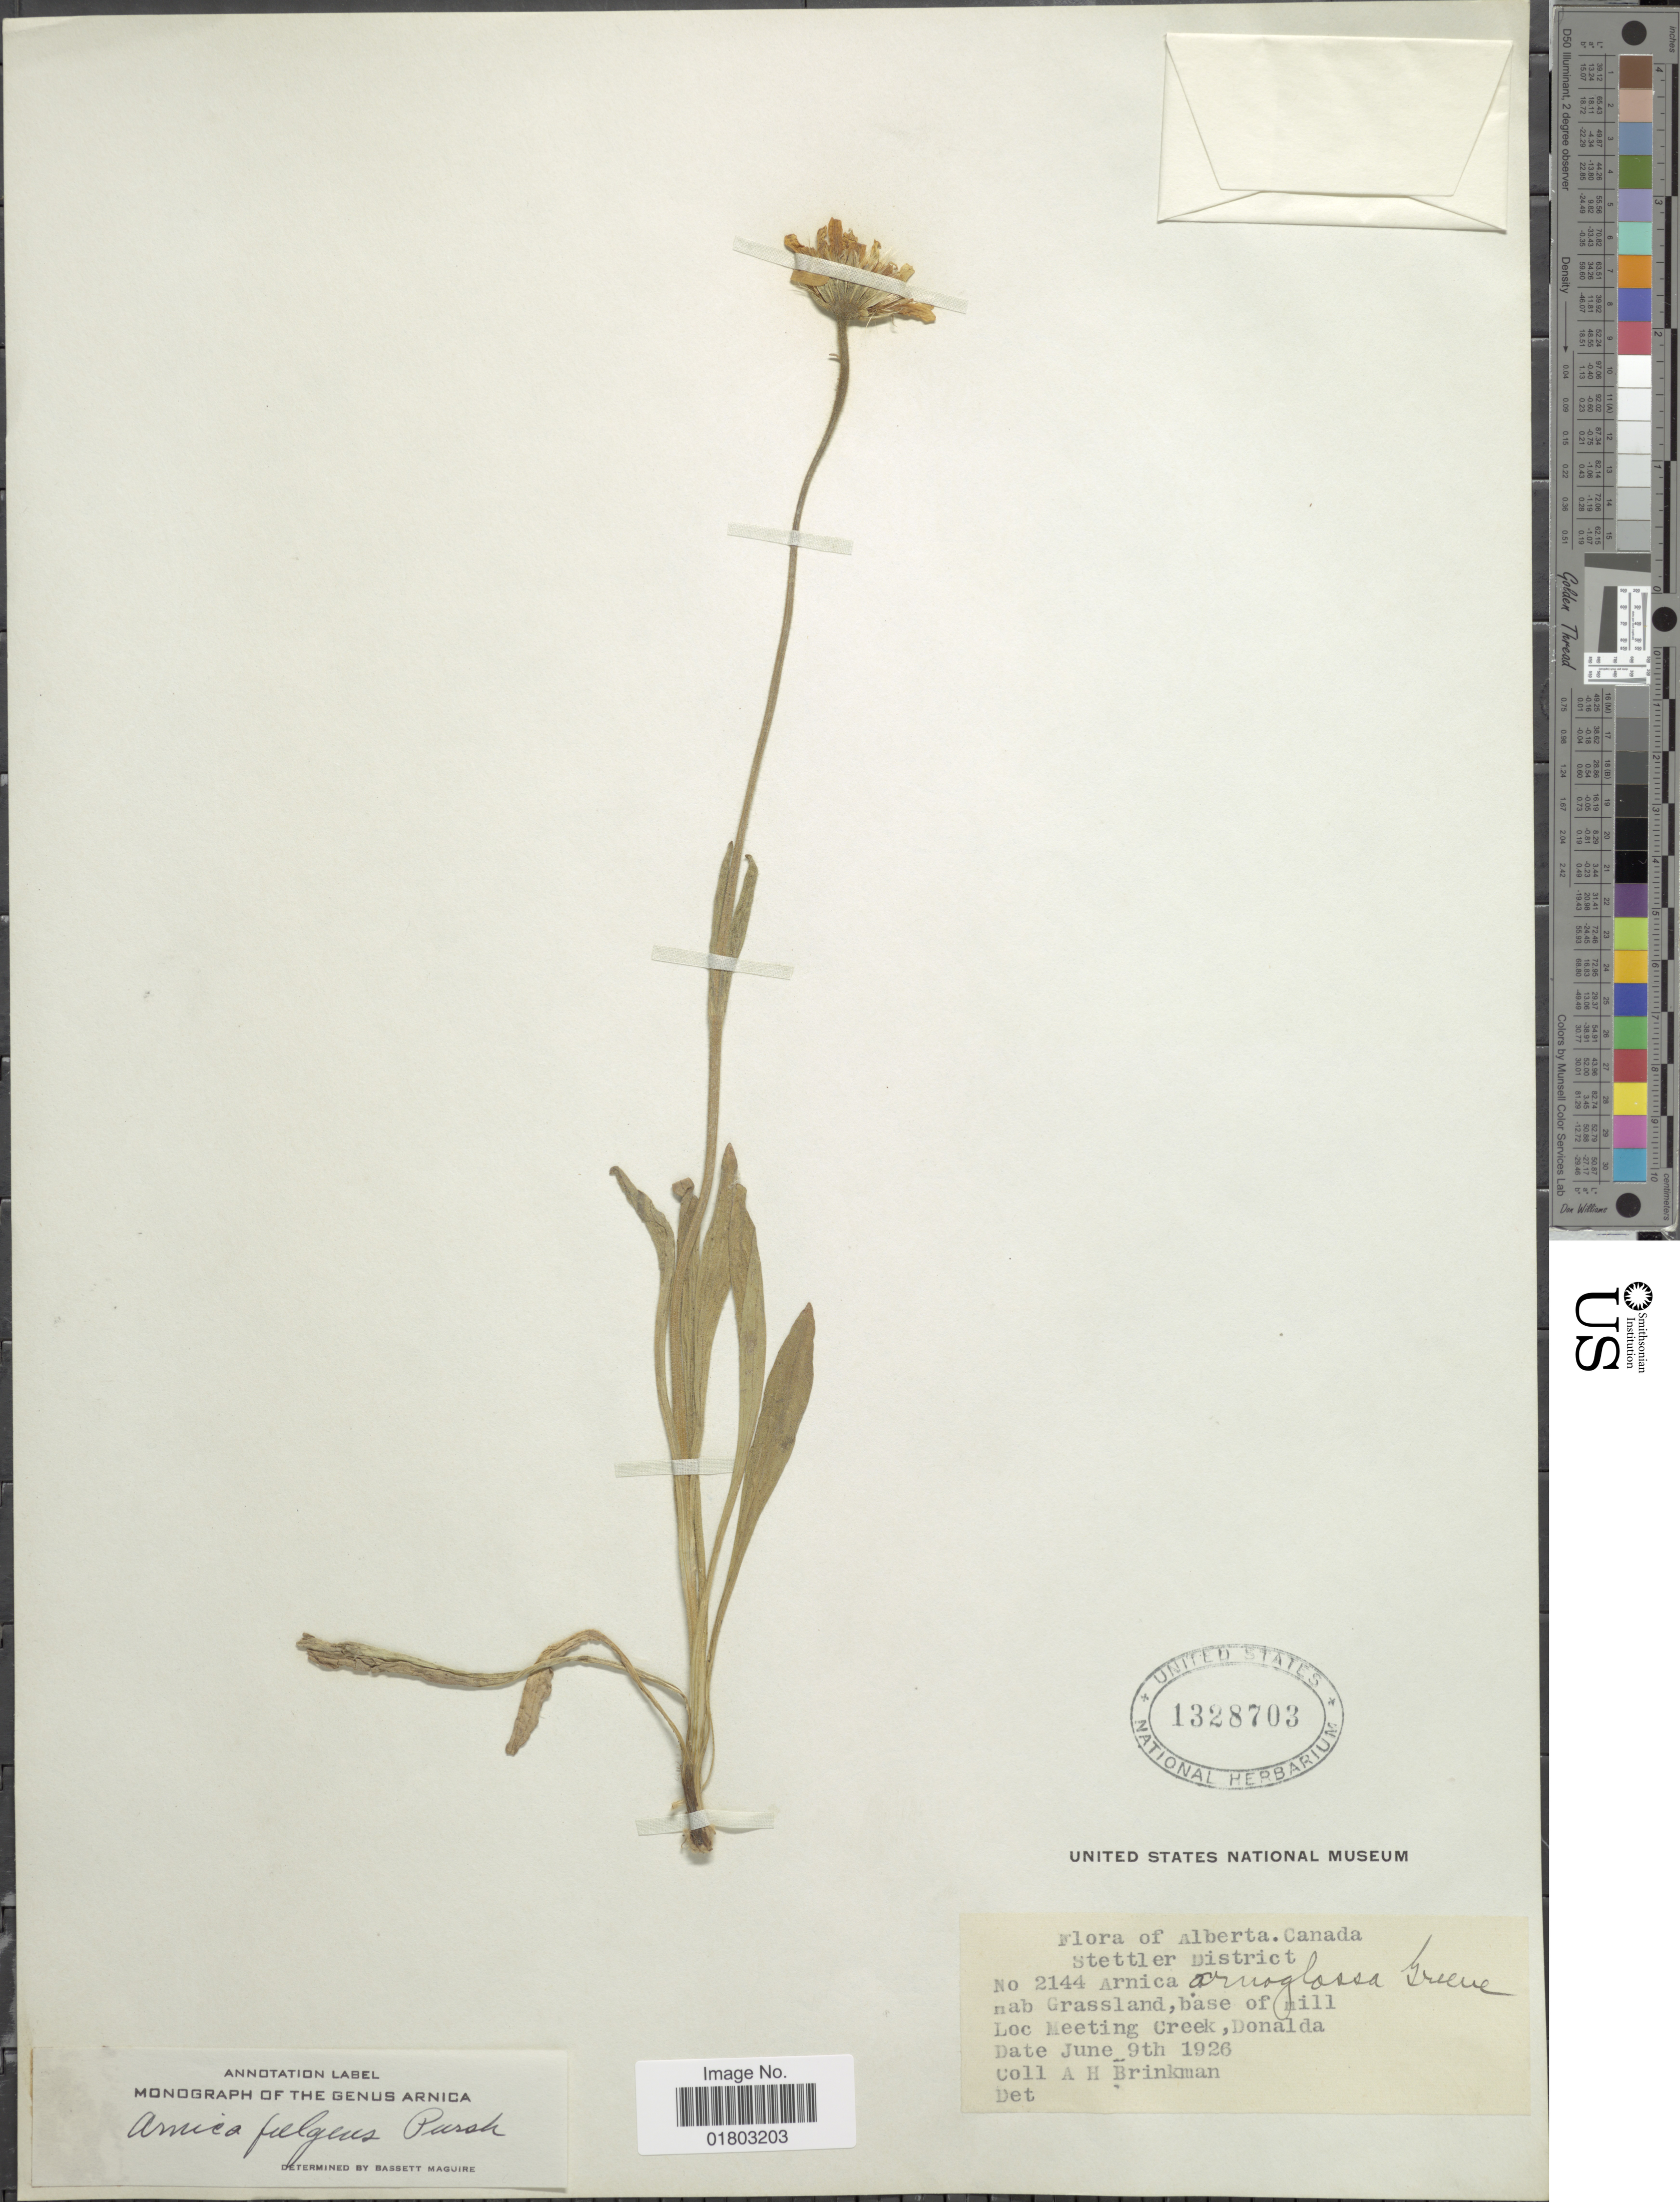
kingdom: Plantae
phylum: Tracheophyta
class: Magnoliopsida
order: Asterales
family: Asteraceae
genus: Arnica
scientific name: Arnica fulgens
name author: Pursh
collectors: A. Brinkman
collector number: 2144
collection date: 1926-06-09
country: Canada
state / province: Alberta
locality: Stettler District, Grassland, base of hill, Meeting Creek, Donalda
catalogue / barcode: US 1328703